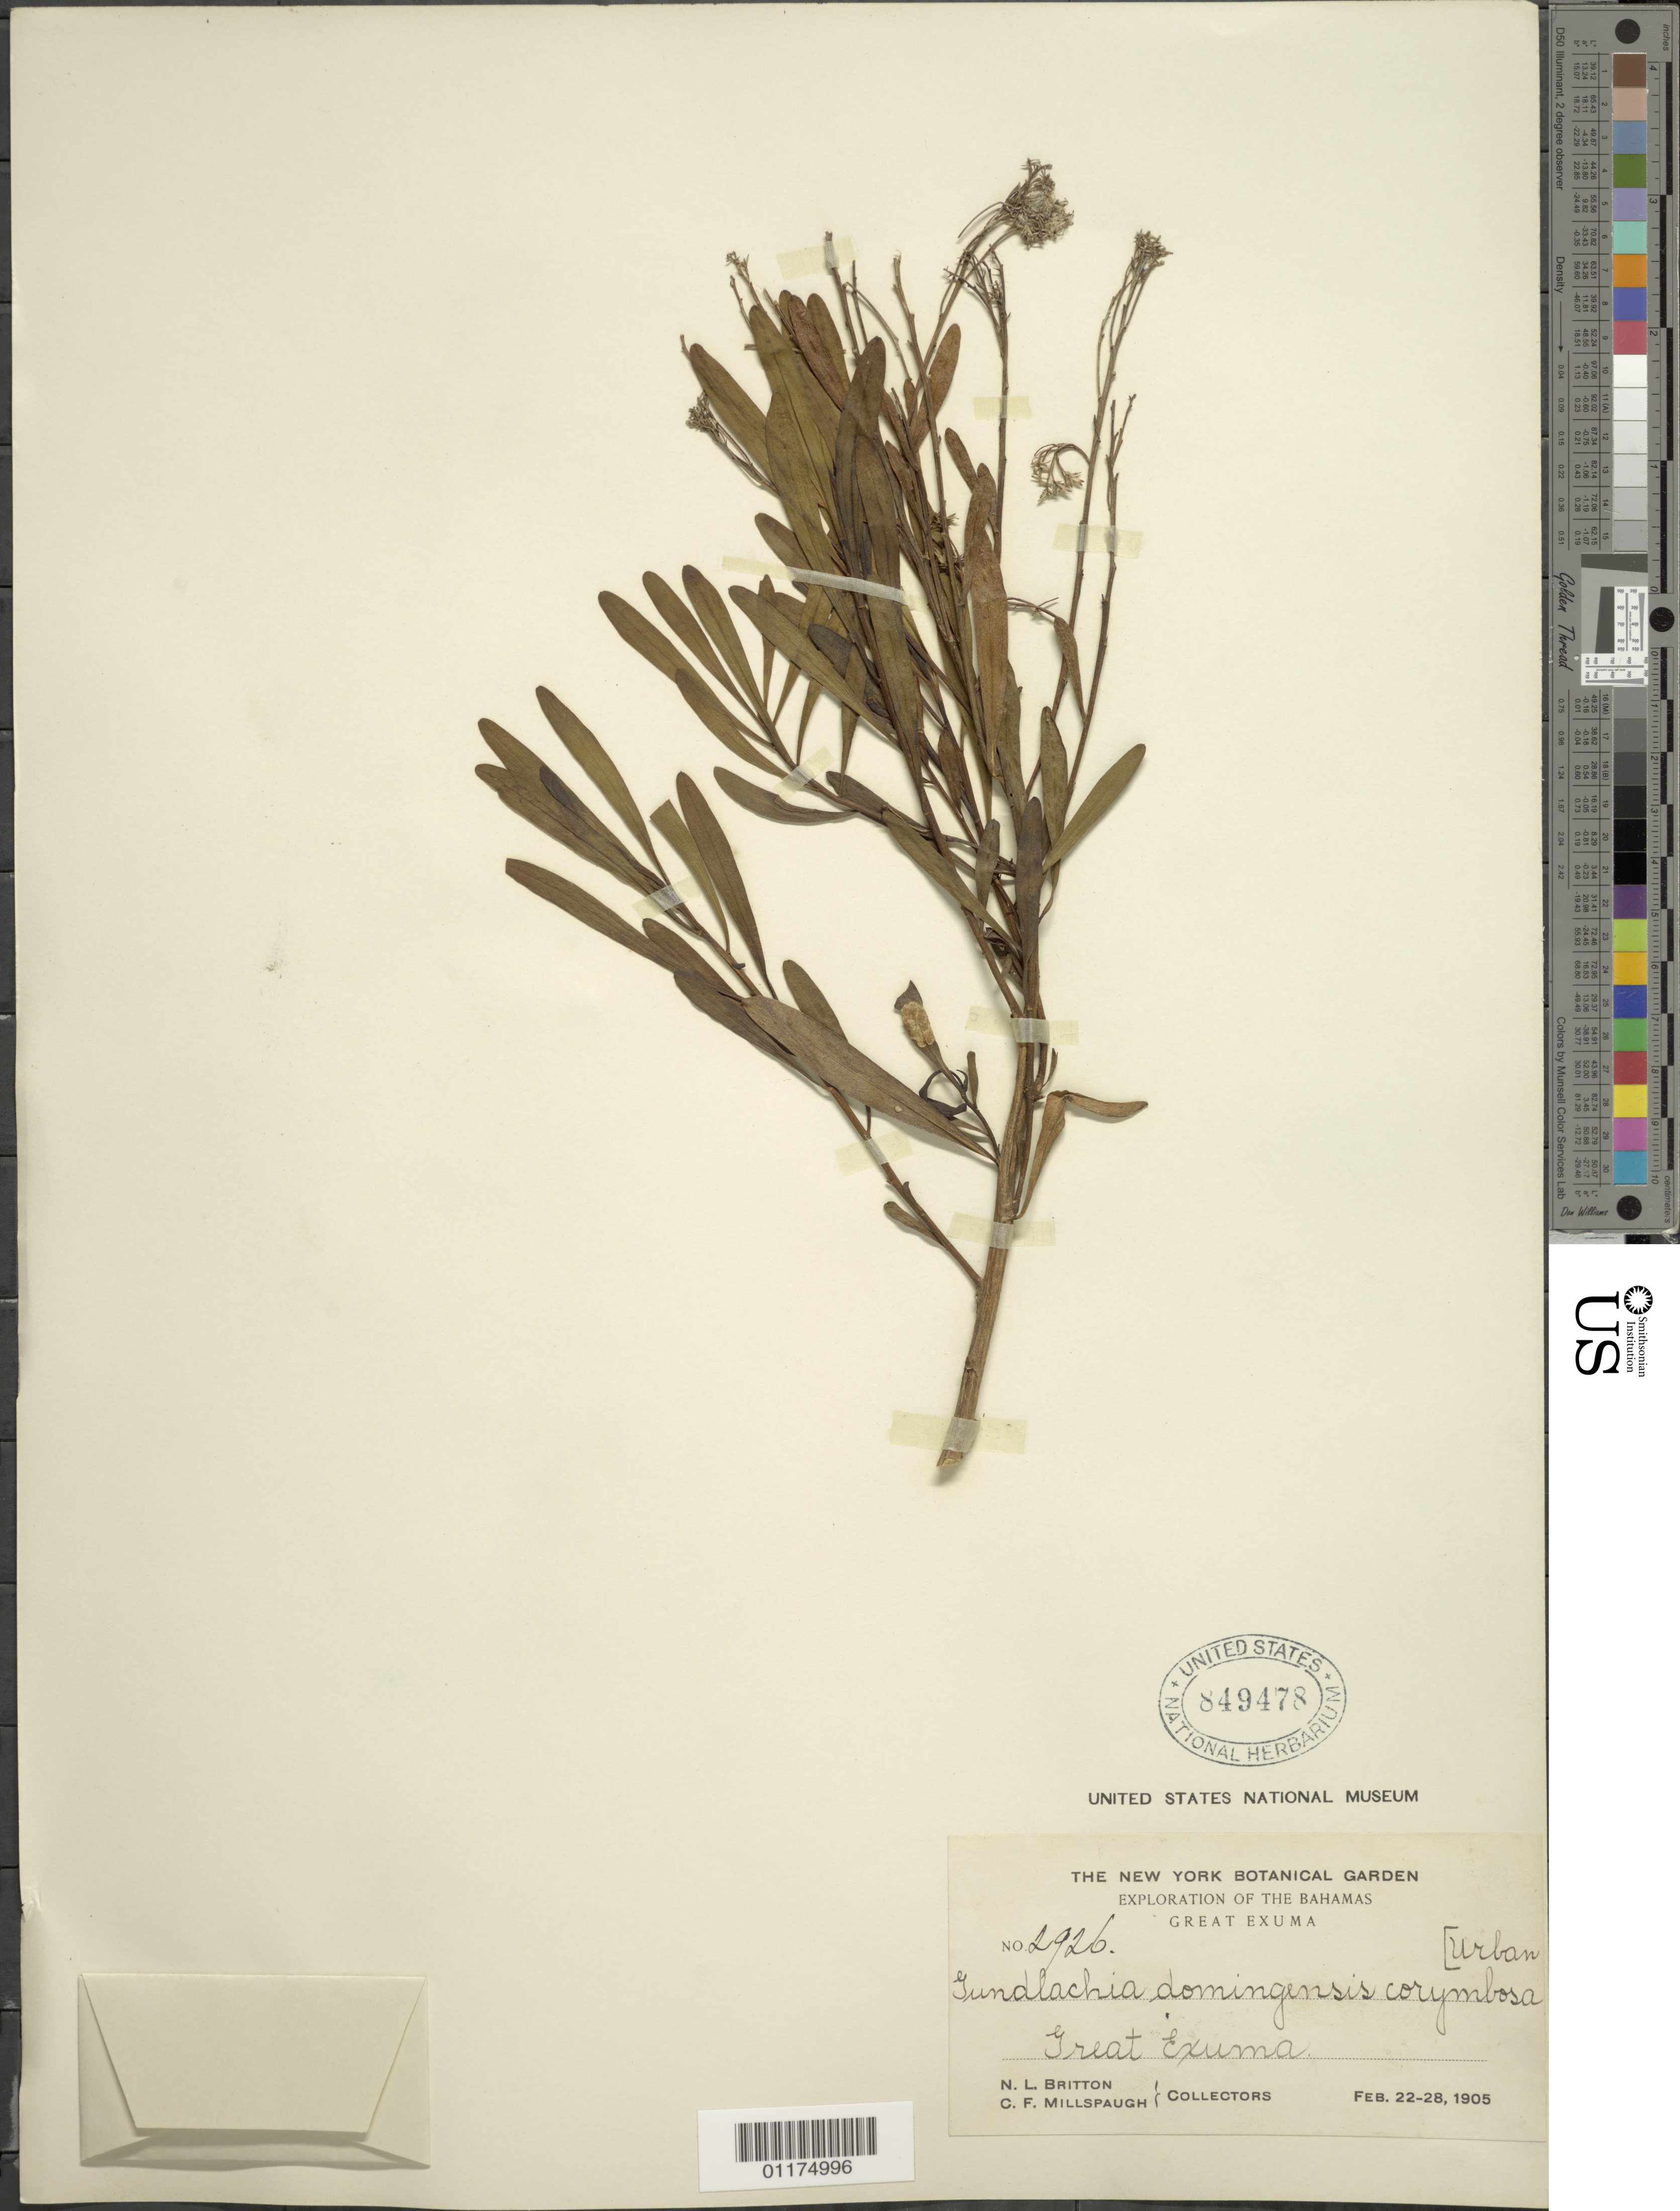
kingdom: Plantae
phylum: Tracheophyta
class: Magnoliopsida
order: Asterales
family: Asteraceae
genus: Gundlachia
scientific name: Gundlachia corymbosa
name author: (Urb.) Britton ex Bold.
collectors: N. Britton & C. F. Millspaugh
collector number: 2926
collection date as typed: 21 Feb 1905 to 28 Feb 1905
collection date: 1905-02-21/1905-02-28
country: Bahamas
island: Great Exuma I.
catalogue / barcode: US 849478